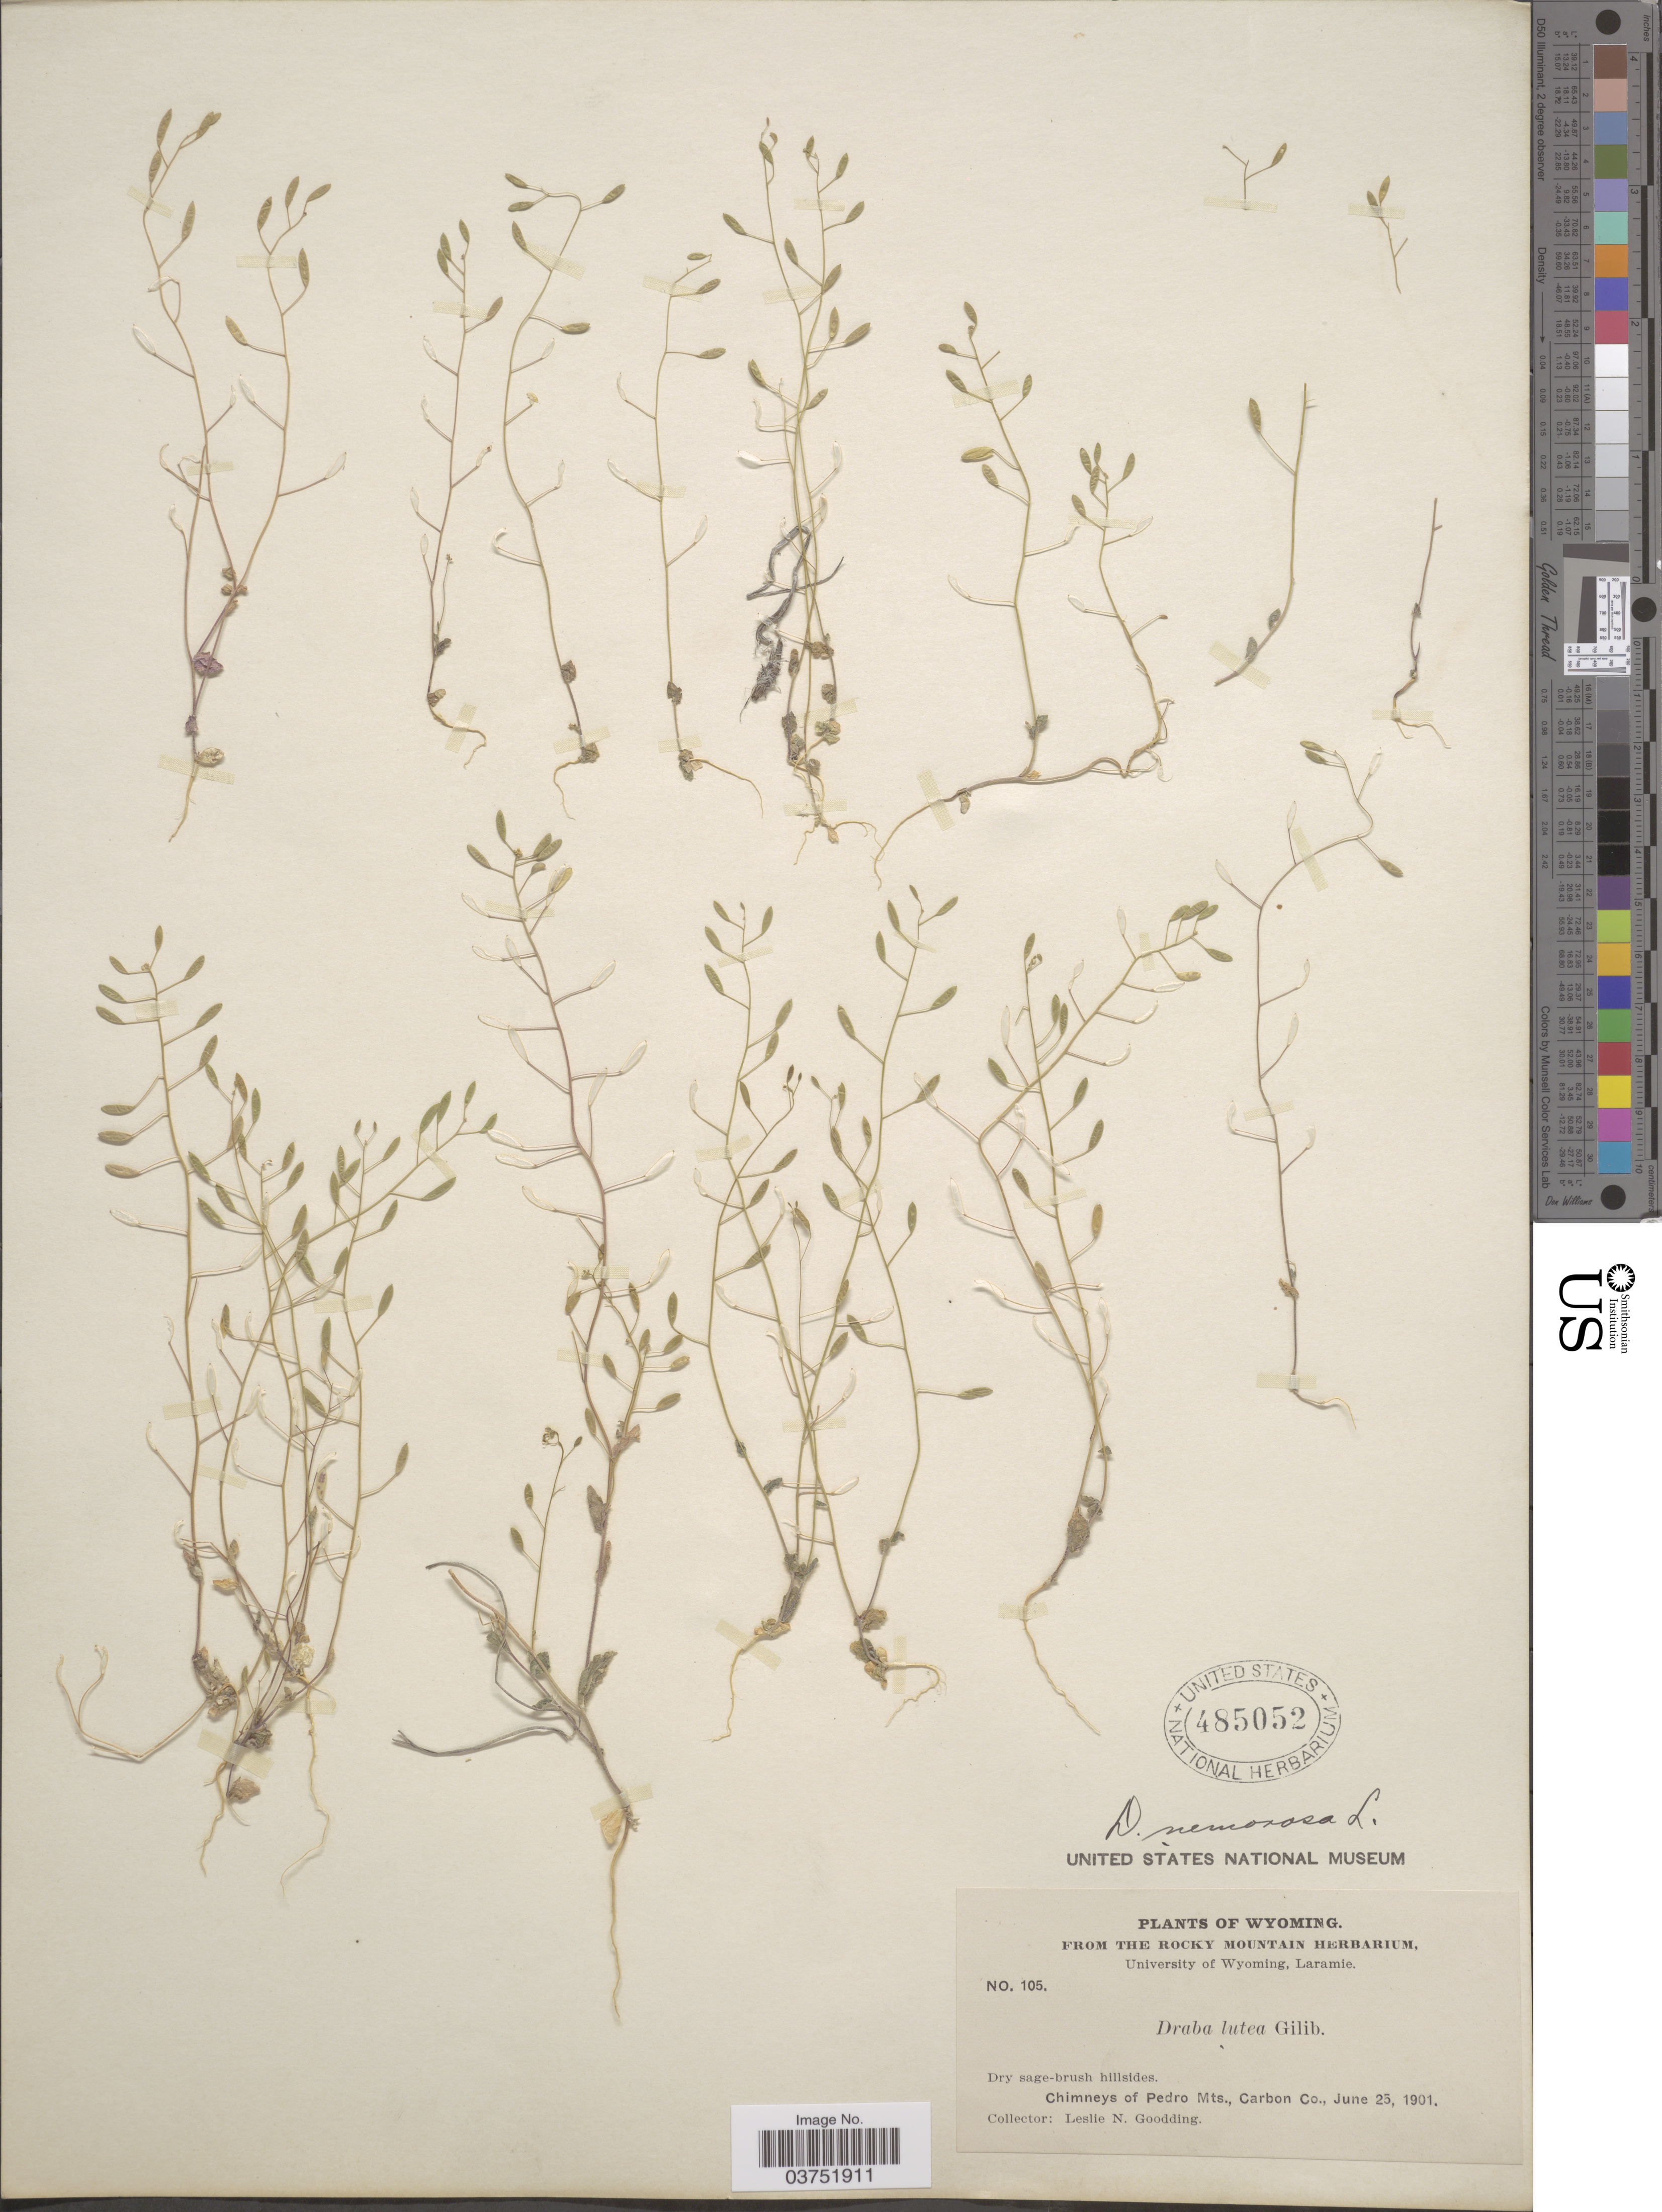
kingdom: Plantae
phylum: Tracheophyta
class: Magnoliopsida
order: Brassicales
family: Brassicaceae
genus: Draba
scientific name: Draba nemorosa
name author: L.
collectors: L. N. Goodding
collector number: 105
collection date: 1901-06-25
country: United States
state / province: Wyoming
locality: Chimneys of Pedro Mts. Carbon Co.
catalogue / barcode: US 485052